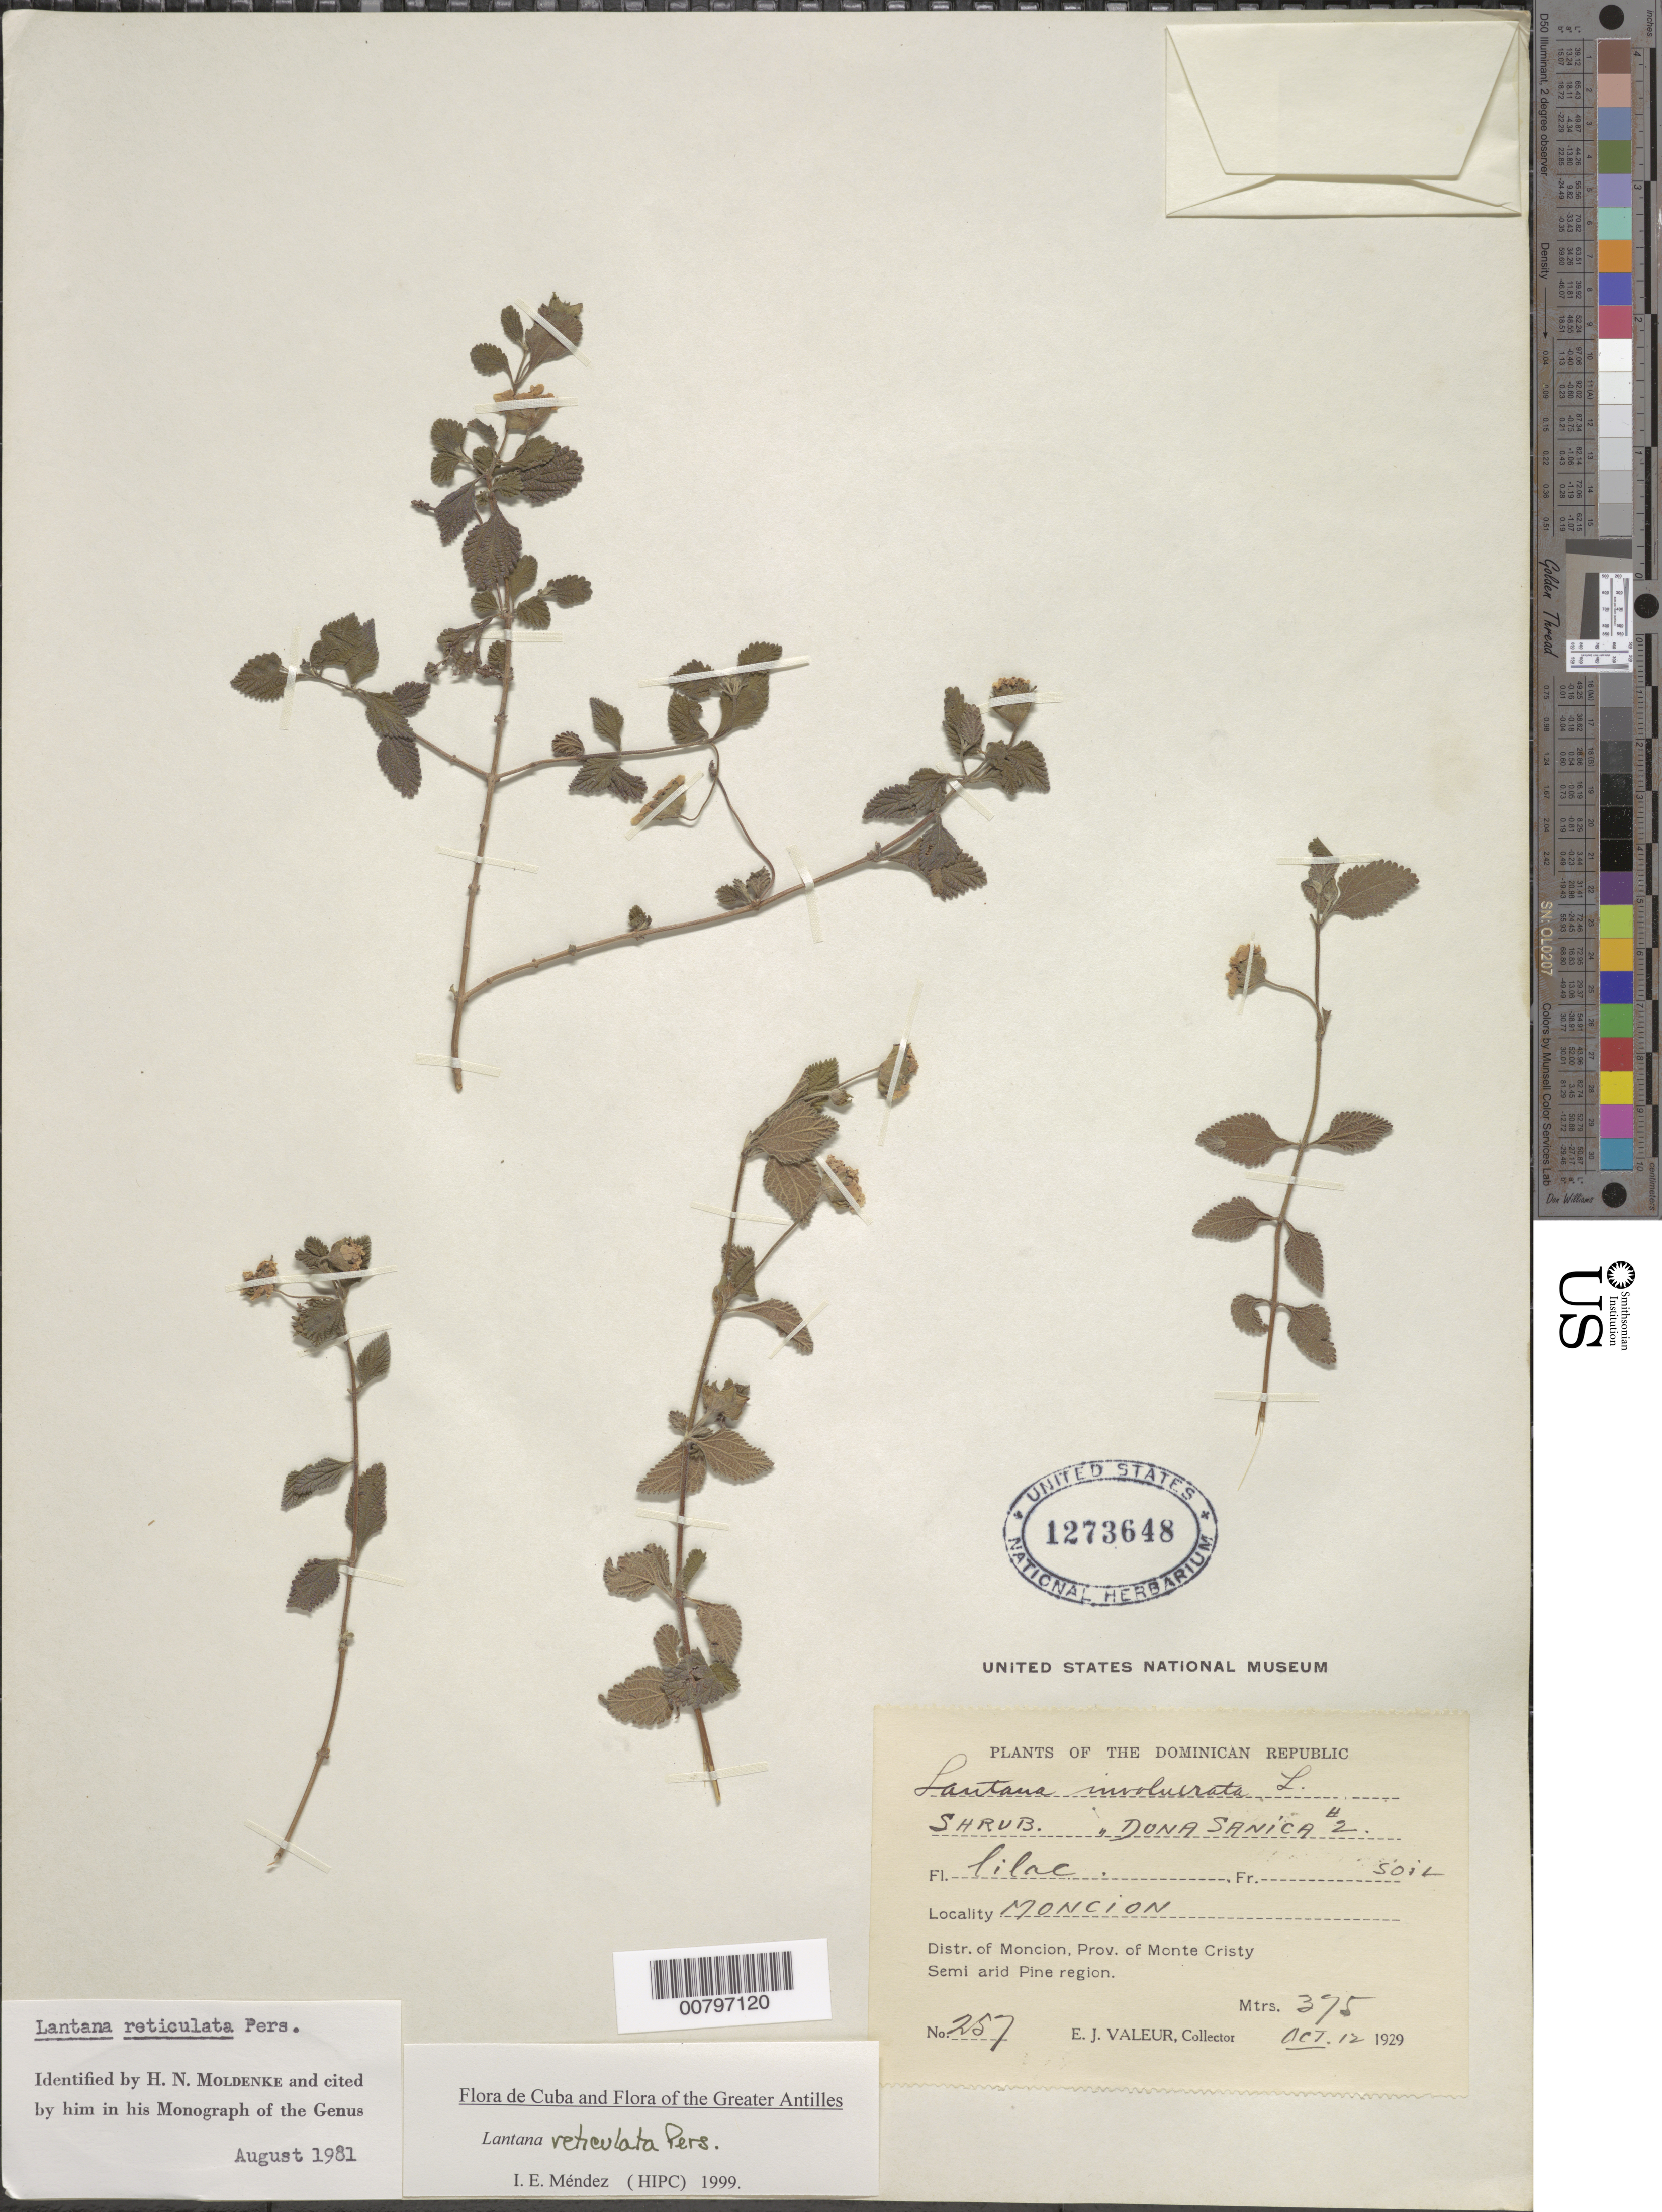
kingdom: Plantae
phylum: Tracheophyta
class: Magnoliopsida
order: Lamiales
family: Verbenaceae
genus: Lantana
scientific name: Lantana reticulata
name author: Pers.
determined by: Méndez, Isidro E., (HIPC)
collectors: E. Valeur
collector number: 257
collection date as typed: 12 Oct 1929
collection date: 1929-10-12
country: Dominican Republic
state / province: Monte Cristi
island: Hispaniola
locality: Moncion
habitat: Semi arid pine region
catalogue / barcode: US 1273648